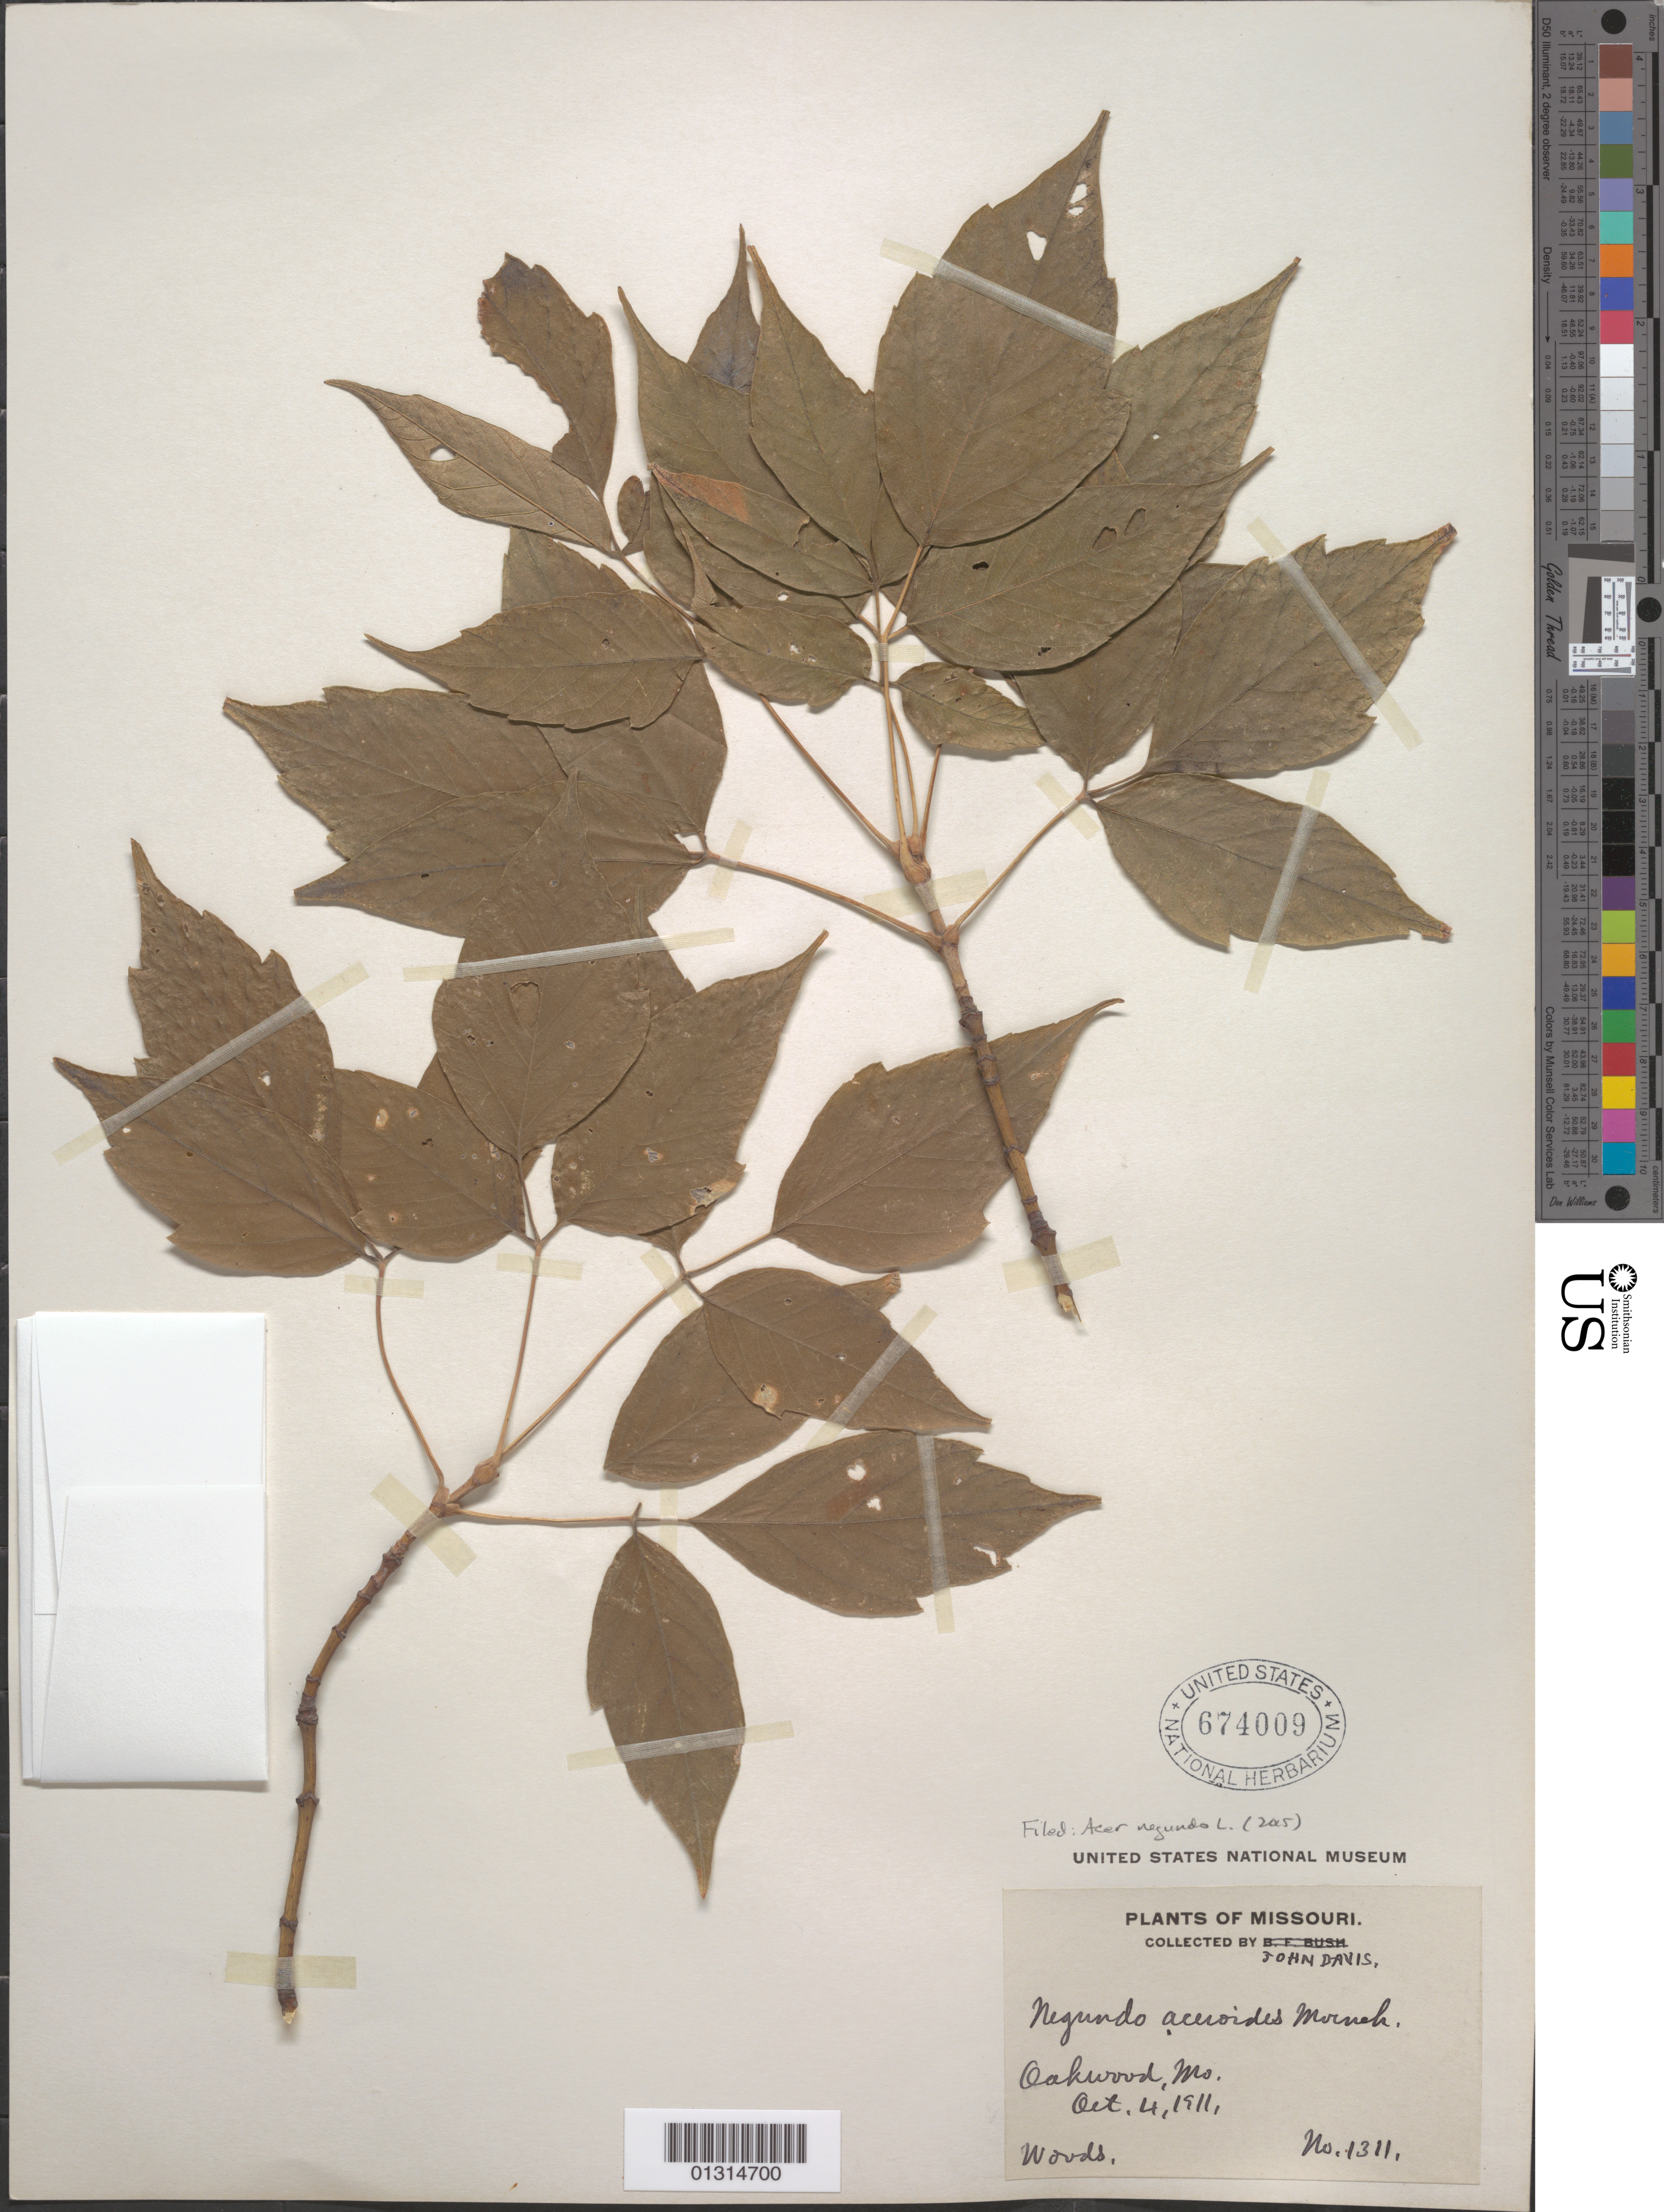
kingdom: Plantae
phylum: Tracheophyta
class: Magnoliopsida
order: Sapindales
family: Sapindaceae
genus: Acer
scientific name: Acer negundo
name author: L.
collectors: J. Davis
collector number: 1311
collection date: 1911-10-04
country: United States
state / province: Missouri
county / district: Clay County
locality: Oakwood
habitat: Woods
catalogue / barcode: US 674009